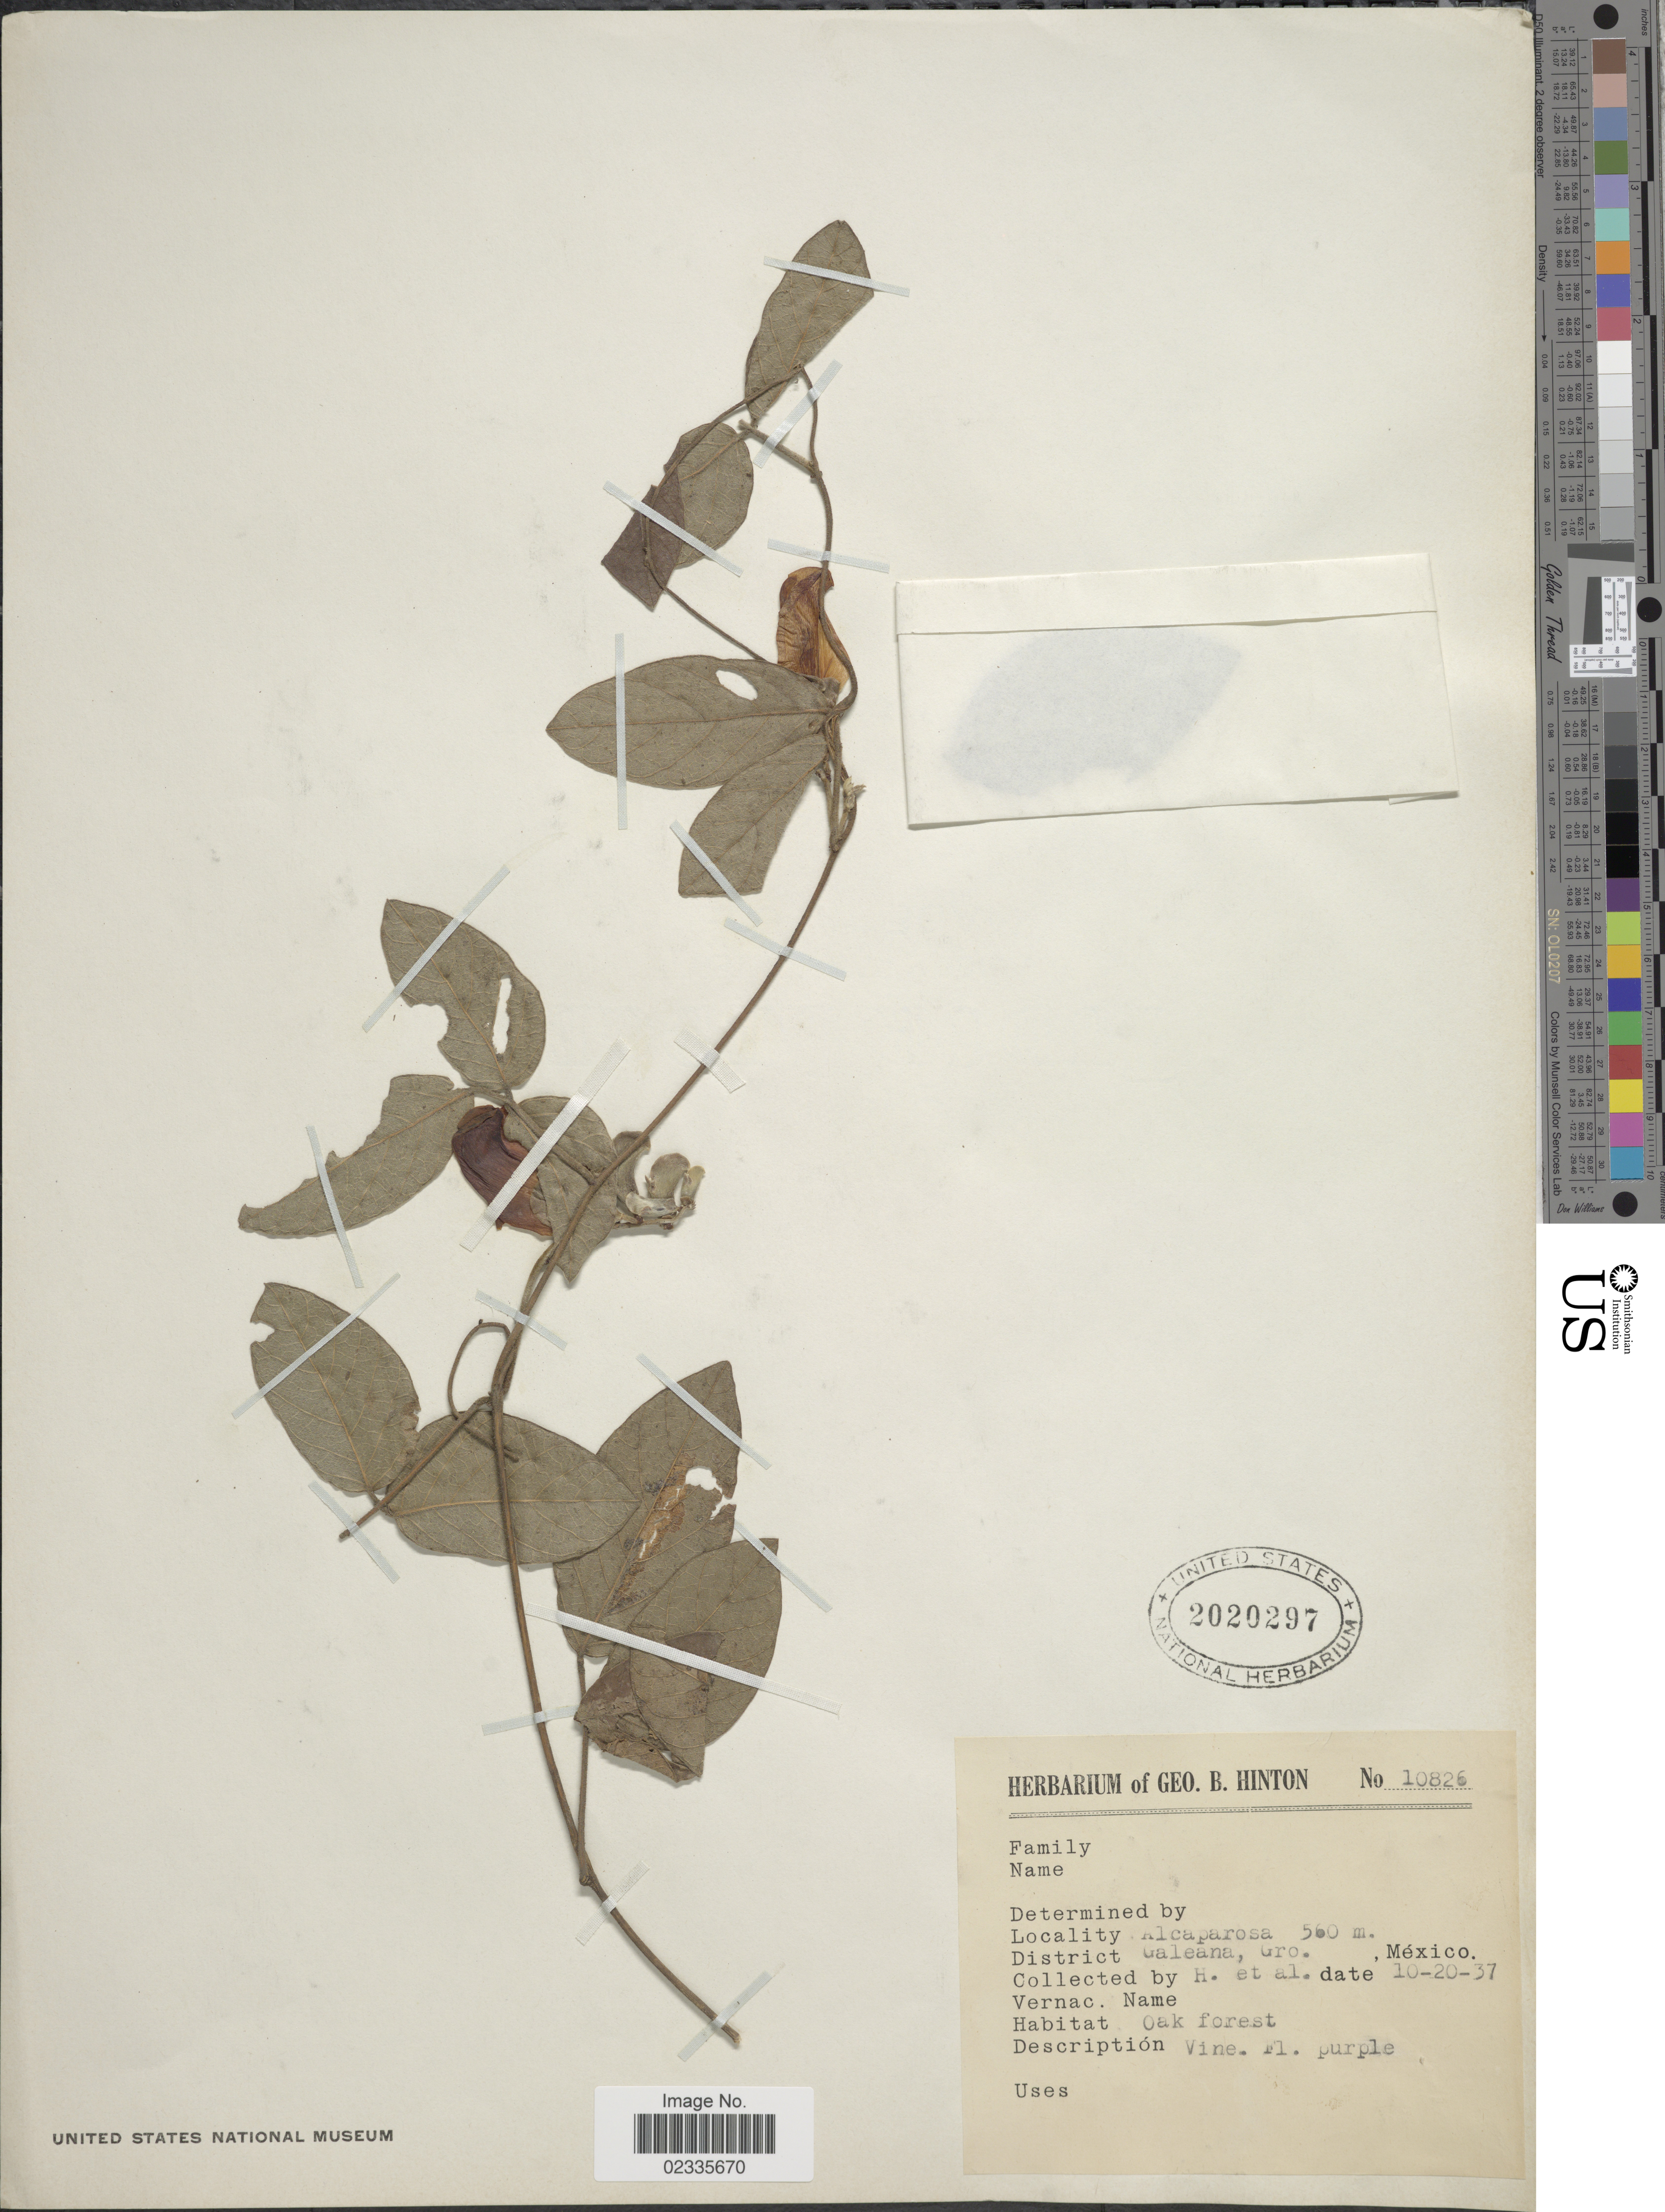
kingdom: Plantae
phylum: Tracheophyta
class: Magnoliopsida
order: Fabales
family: Fabaceae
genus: Centrosema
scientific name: Centrosema sp.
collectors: G. B. Hinton & et al.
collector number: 10826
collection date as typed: Transcribed d/m/y: 20/10/37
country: Mexico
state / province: Guerrero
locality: Alcaparosa. District Galeana,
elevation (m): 560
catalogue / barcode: US 2020297